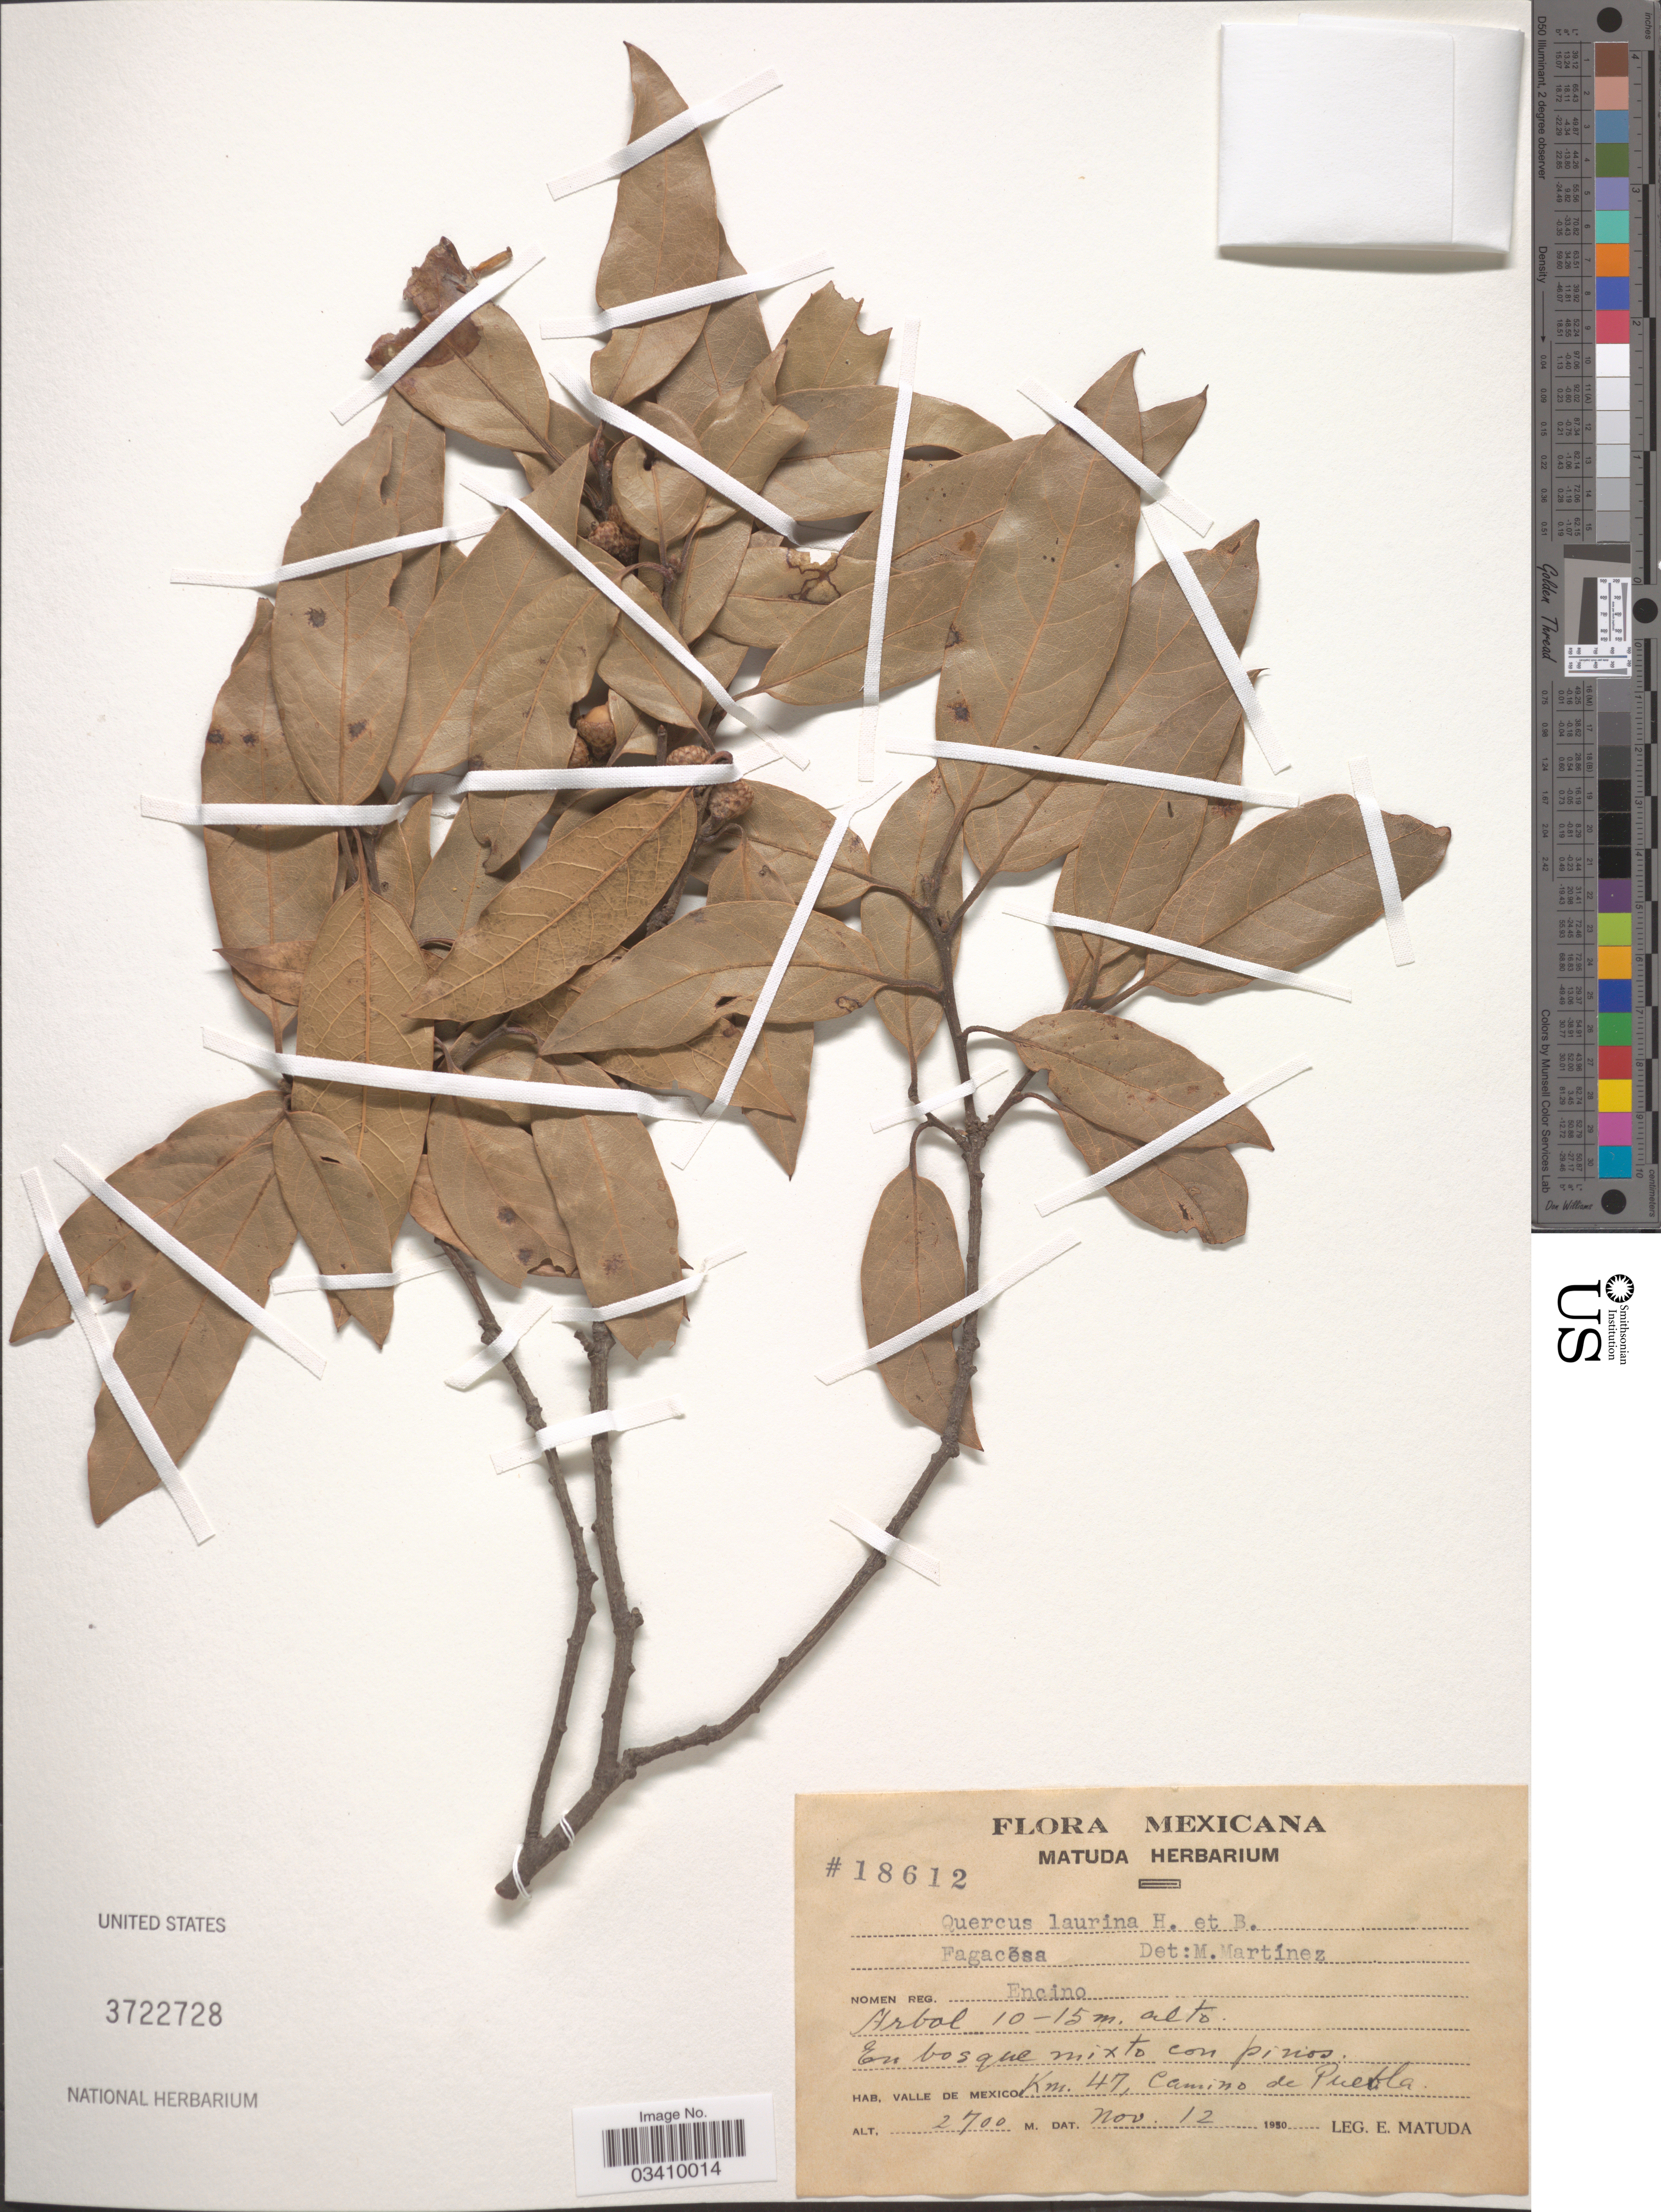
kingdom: Plantae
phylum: Tracheophyta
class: Magnoliopsida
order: Fagales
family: Fagaceae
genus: Quercus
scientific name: Quercus laurina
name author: Humb. & Bonpl.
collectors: E. Matuda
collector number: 18612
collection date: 1950-11-12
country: Mexico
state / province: Puebla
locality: Valle de Mexico. Km. 47, Camino de Puebla.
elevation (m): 2700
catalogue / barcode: US 3722728